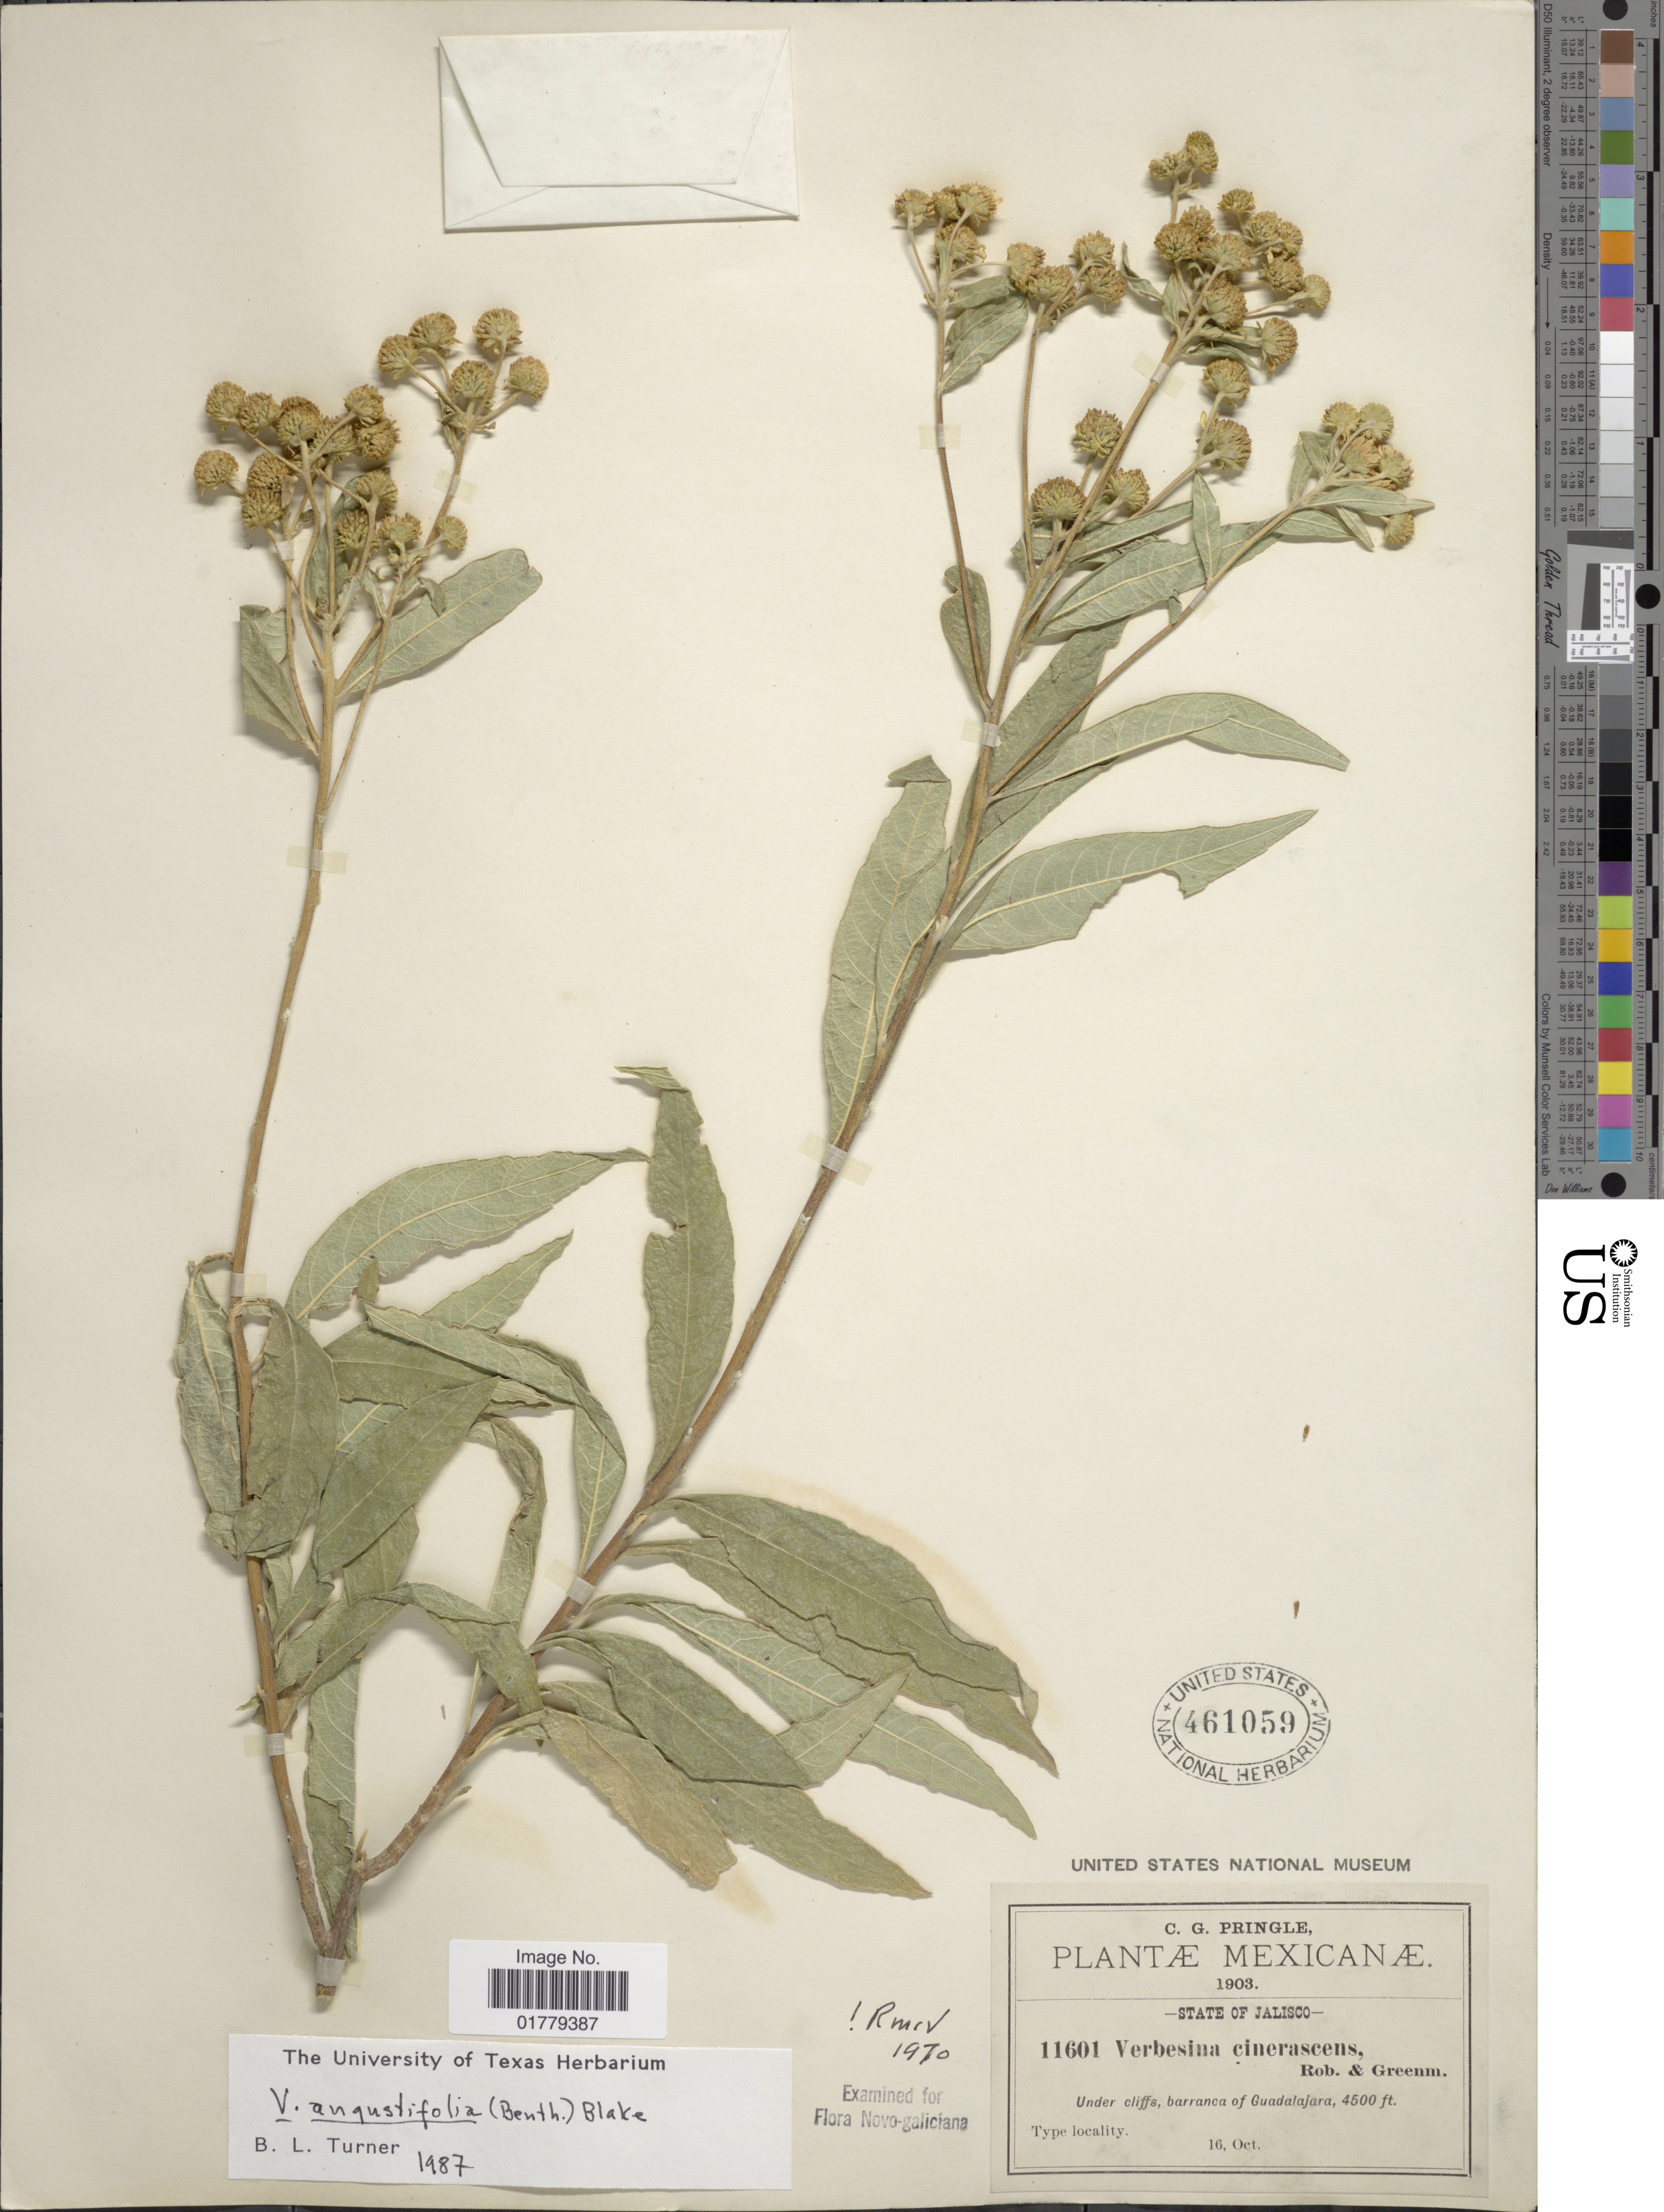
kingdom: Plantae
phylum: Tracheophyta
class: Magnoliopsida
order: Asterales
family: Asteraceae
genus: Verbesina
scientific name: Verbesina angustifolia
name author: S.F. Blake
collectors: C. G. Pringle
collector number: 11601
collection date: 1903-10-16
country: Mexico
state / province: Jalisco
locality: State of Jalisco. Under cliffs, barranca of Guadalajara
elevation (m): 1372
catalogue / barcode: US 461059